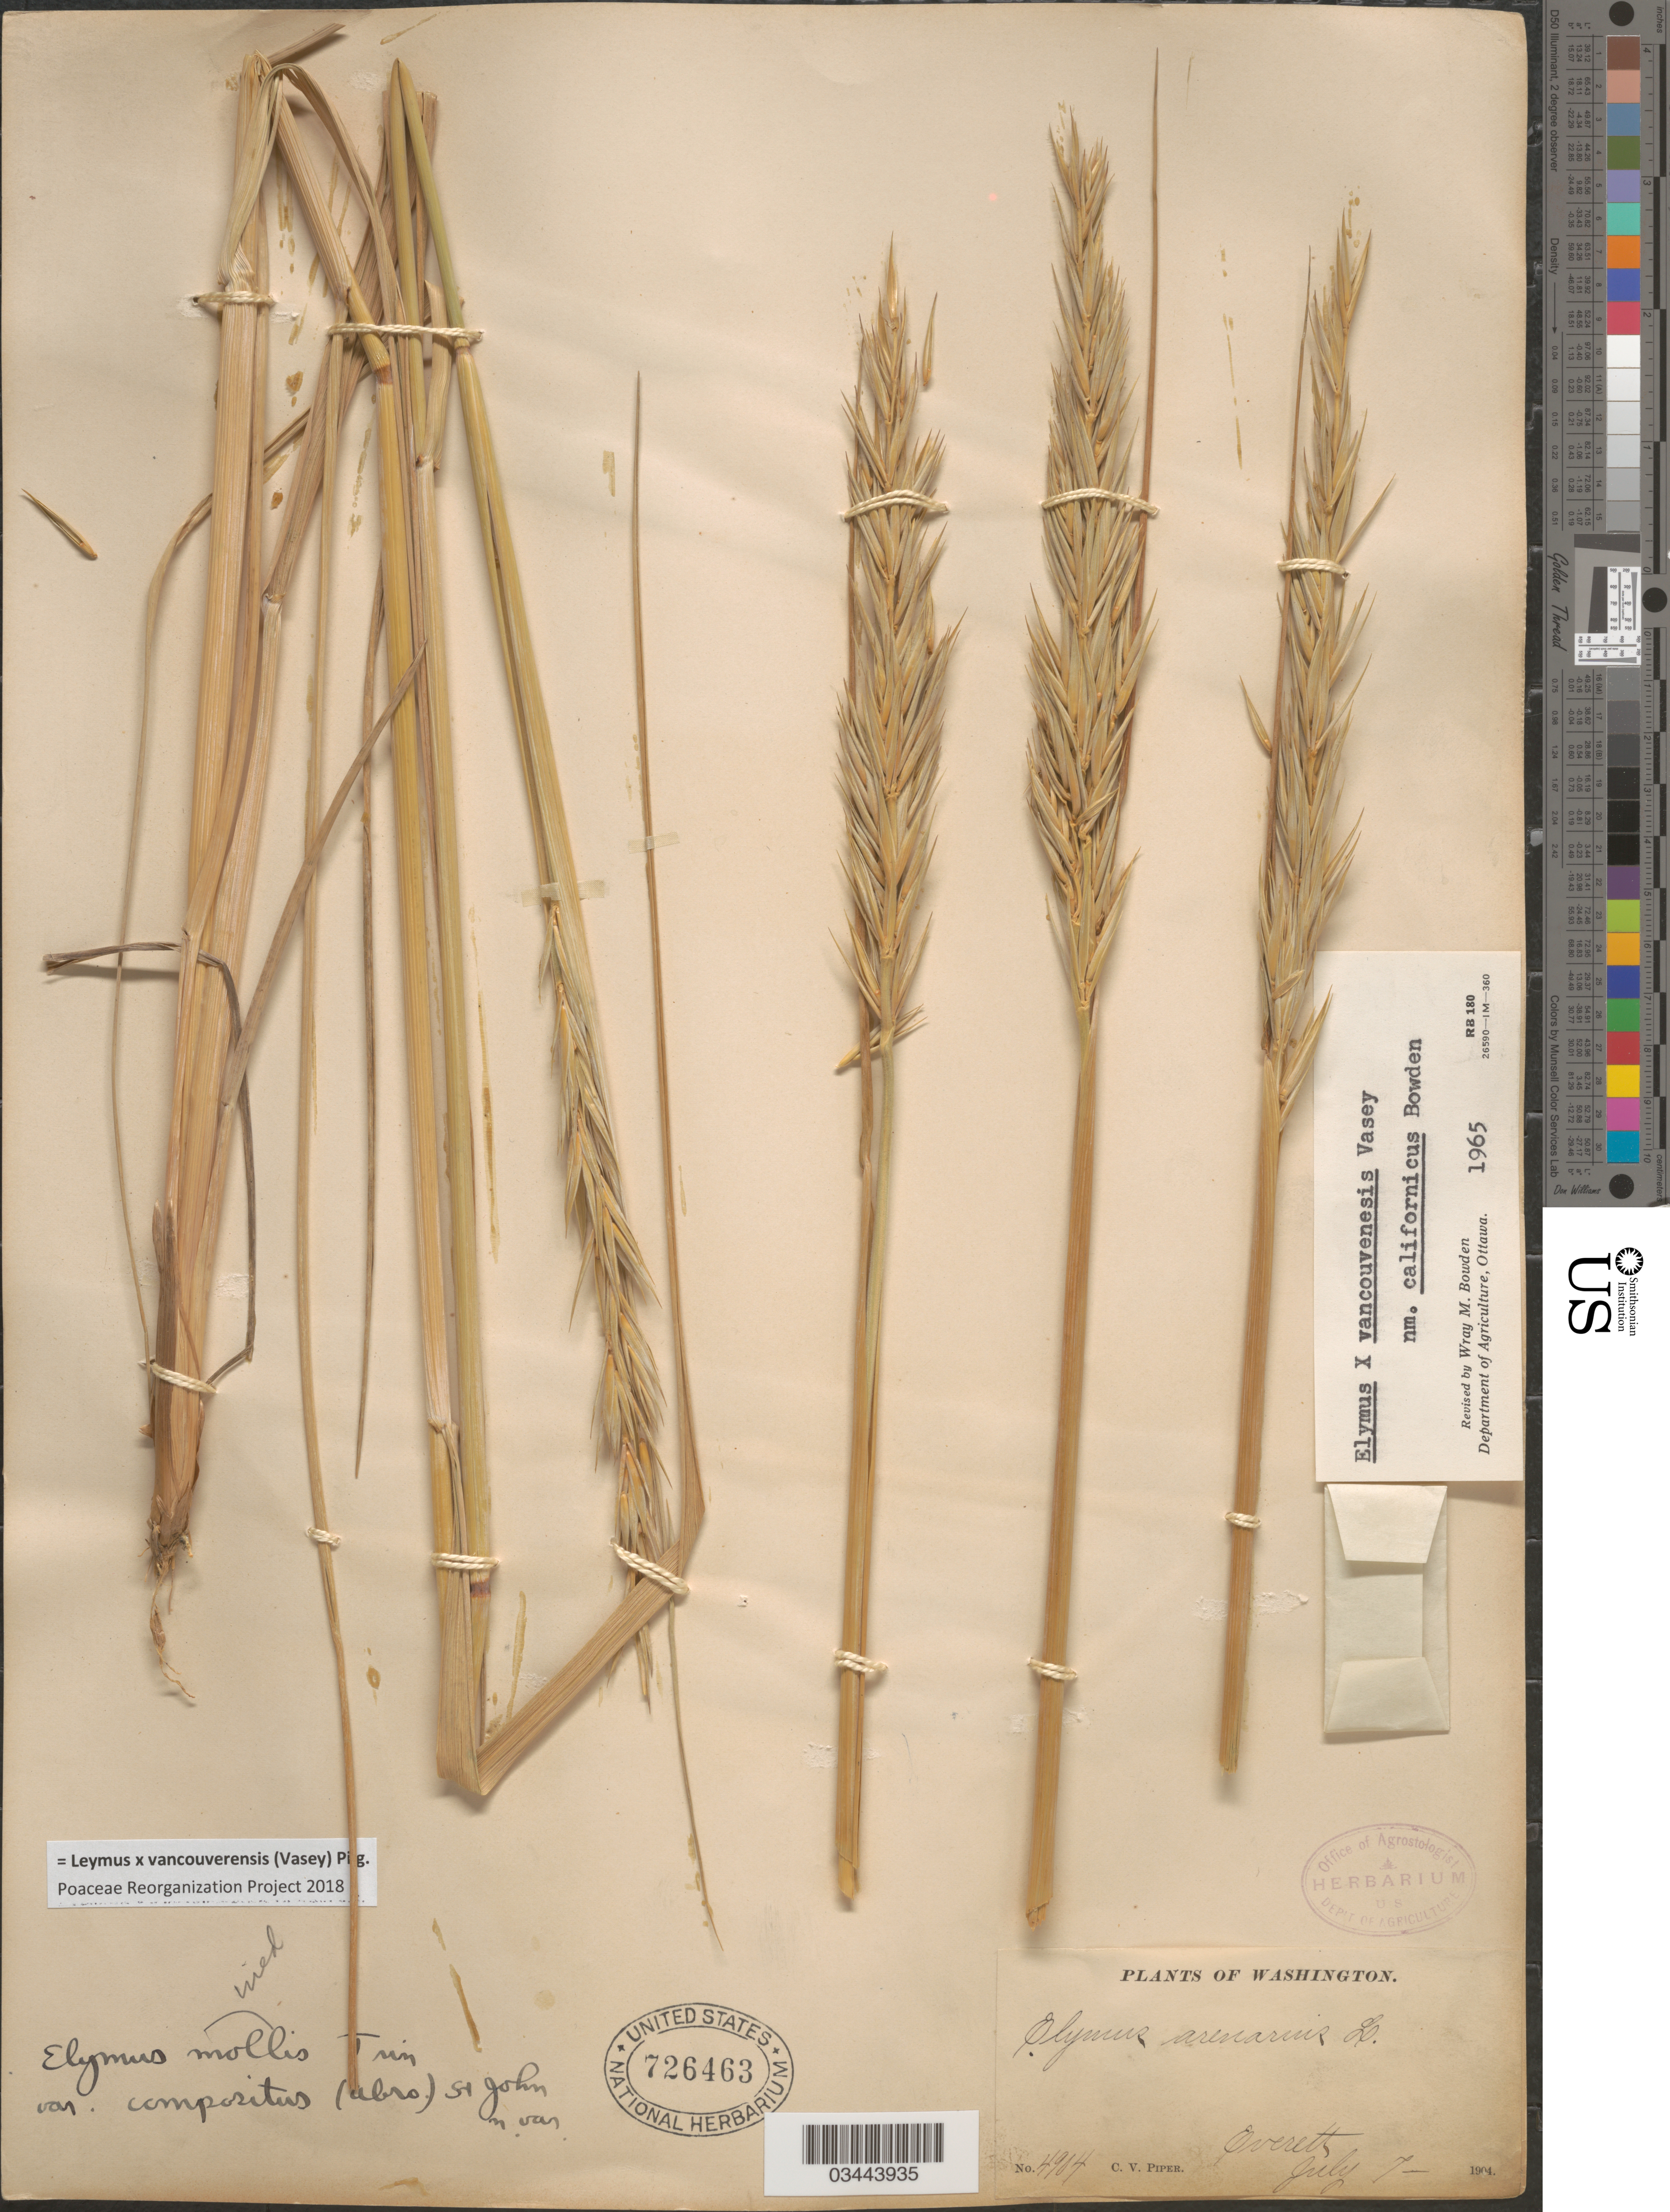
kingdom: Plantae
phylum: Tracheophyta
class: Liliopsida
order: Poales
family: Poaceae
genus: Leymus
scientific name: Leymus x vancouverensis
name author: (Vasey) Pilg.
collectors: C. V. Piper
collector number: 4904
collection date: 1904-07-07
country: United States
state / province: Washington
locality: Everett.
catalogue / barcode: US 726463